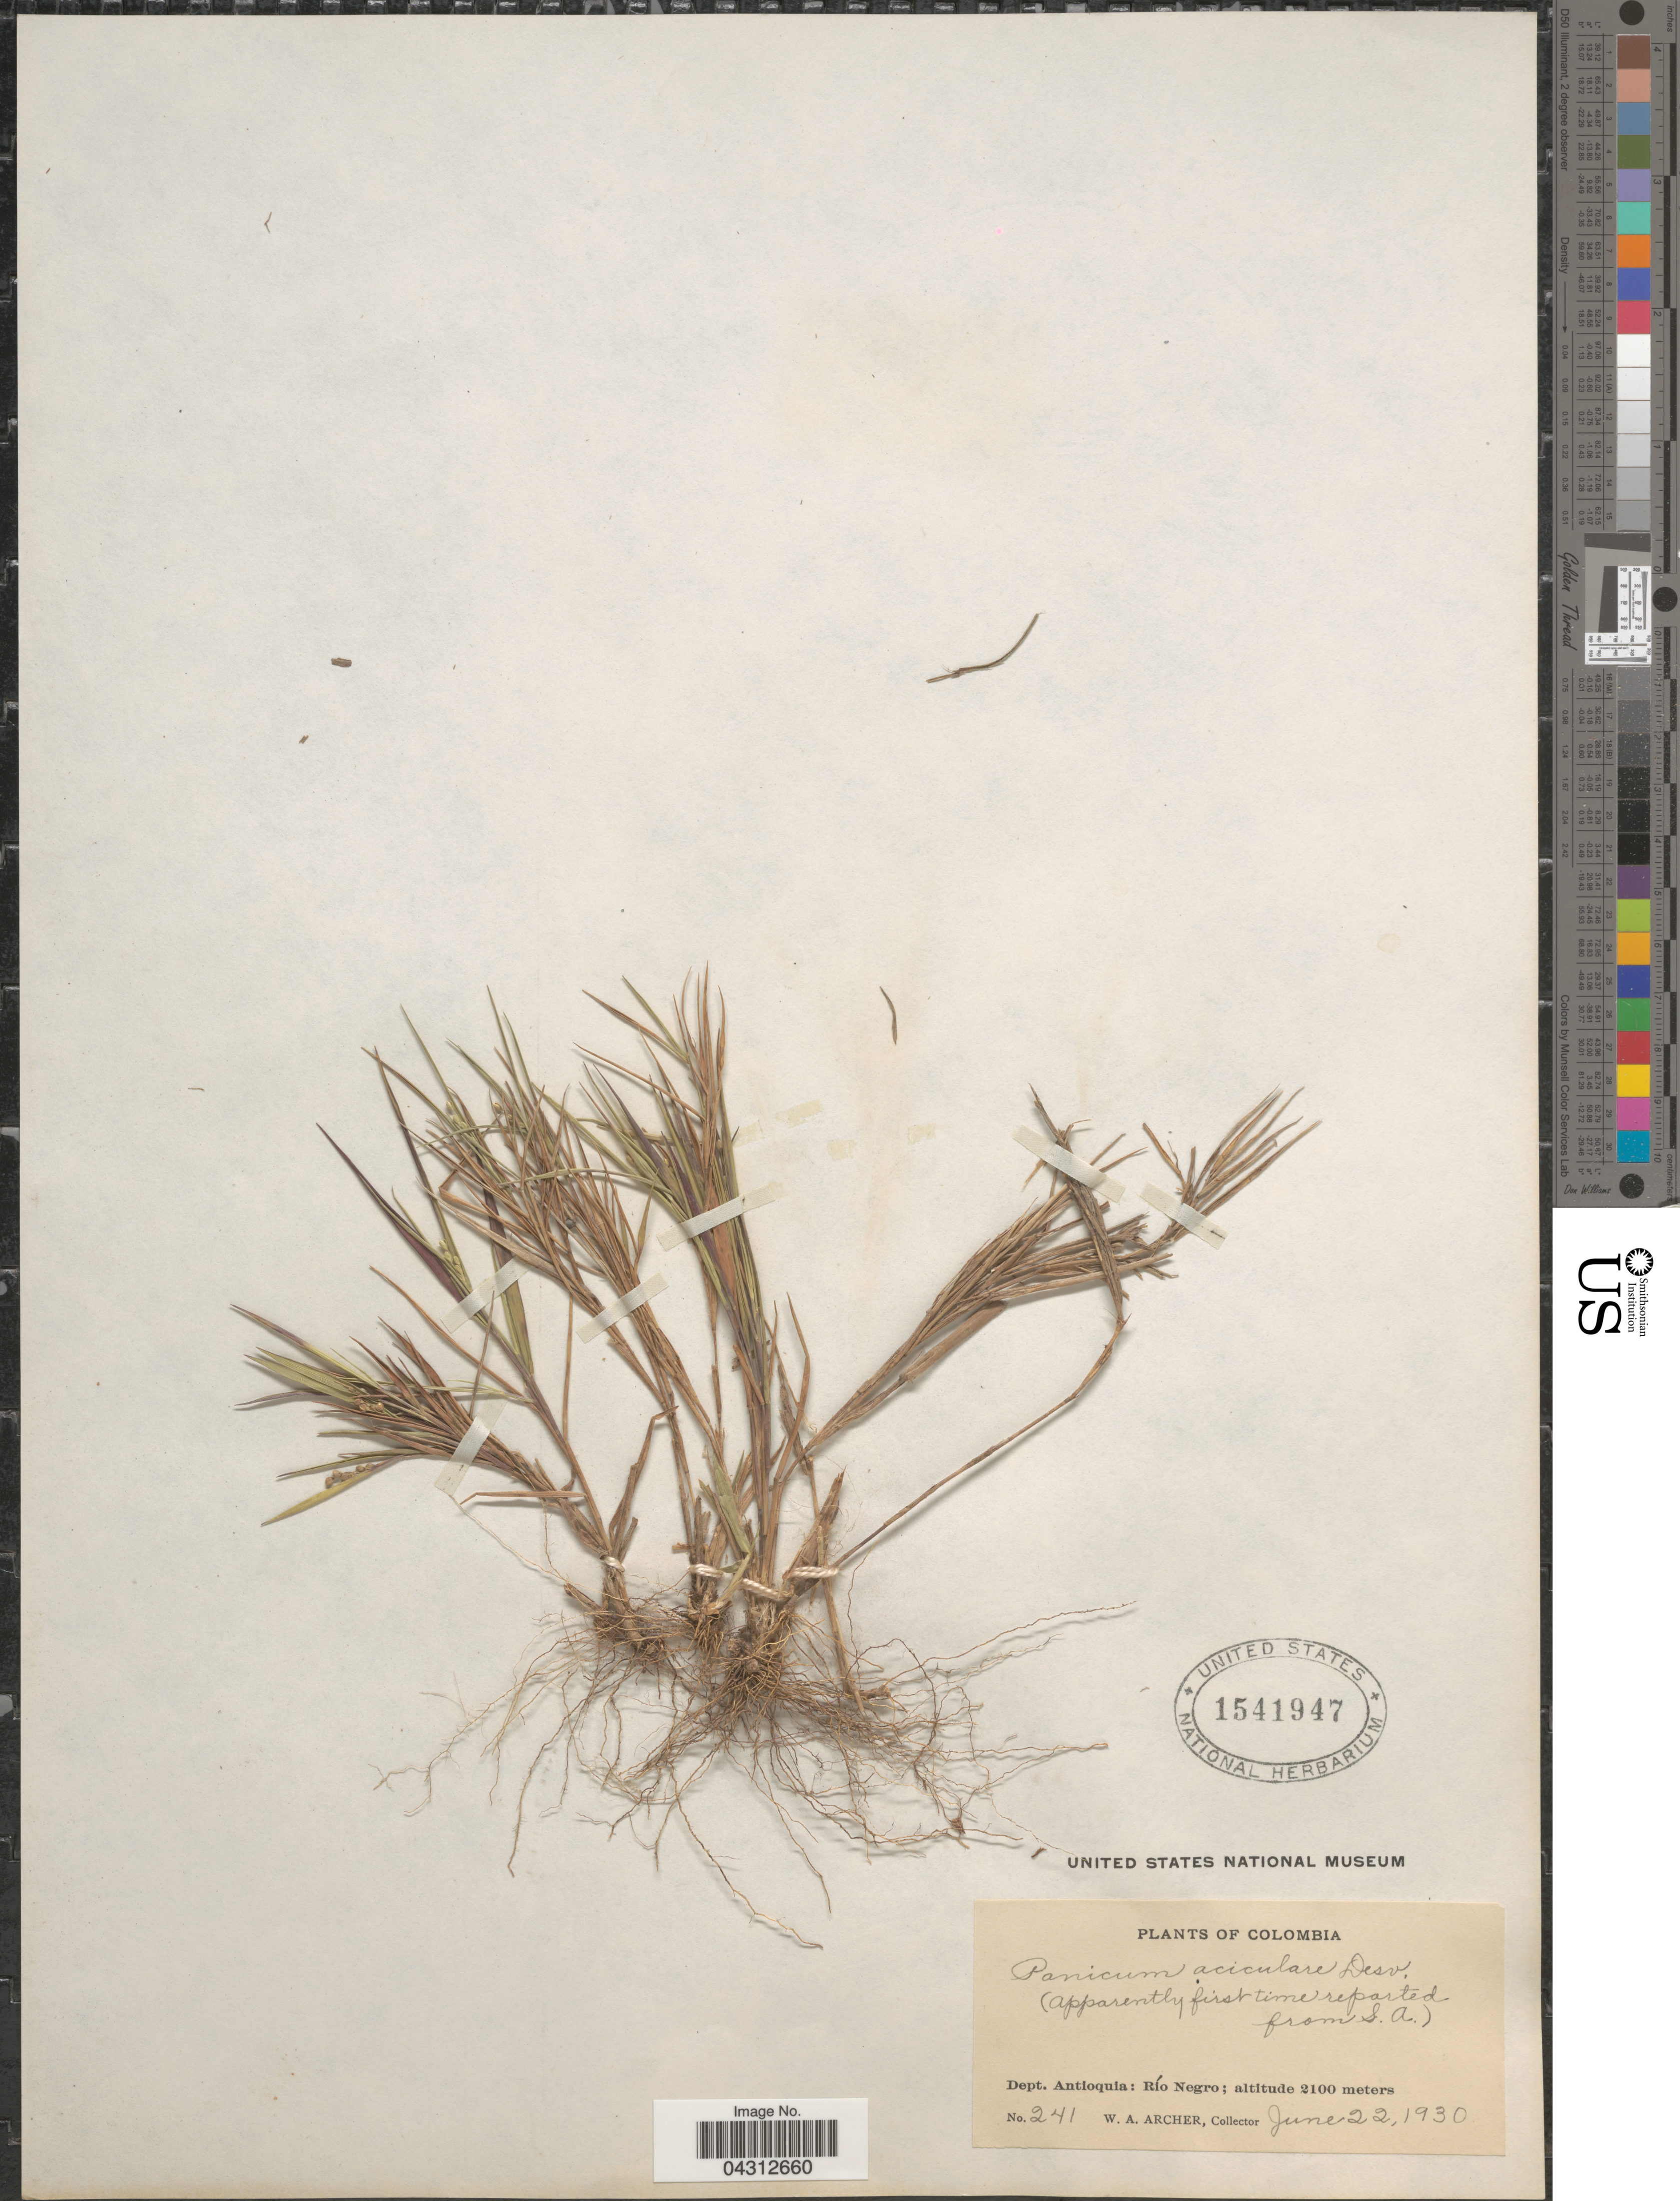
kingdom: Plantae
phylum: Tracheophyta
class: Liliopsida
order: Poales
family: Poaceae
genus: Dichanthelium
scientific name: Dichanthelium aciculare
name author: (Desv. ex Poir.) Gould & C.A. Clark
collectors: W. Archer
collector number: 241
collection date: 1930-06-22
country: Colombia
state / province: Antioquia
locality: Dept. Antioquia: Río Negro.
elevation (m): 2100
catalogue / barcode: US 1541947